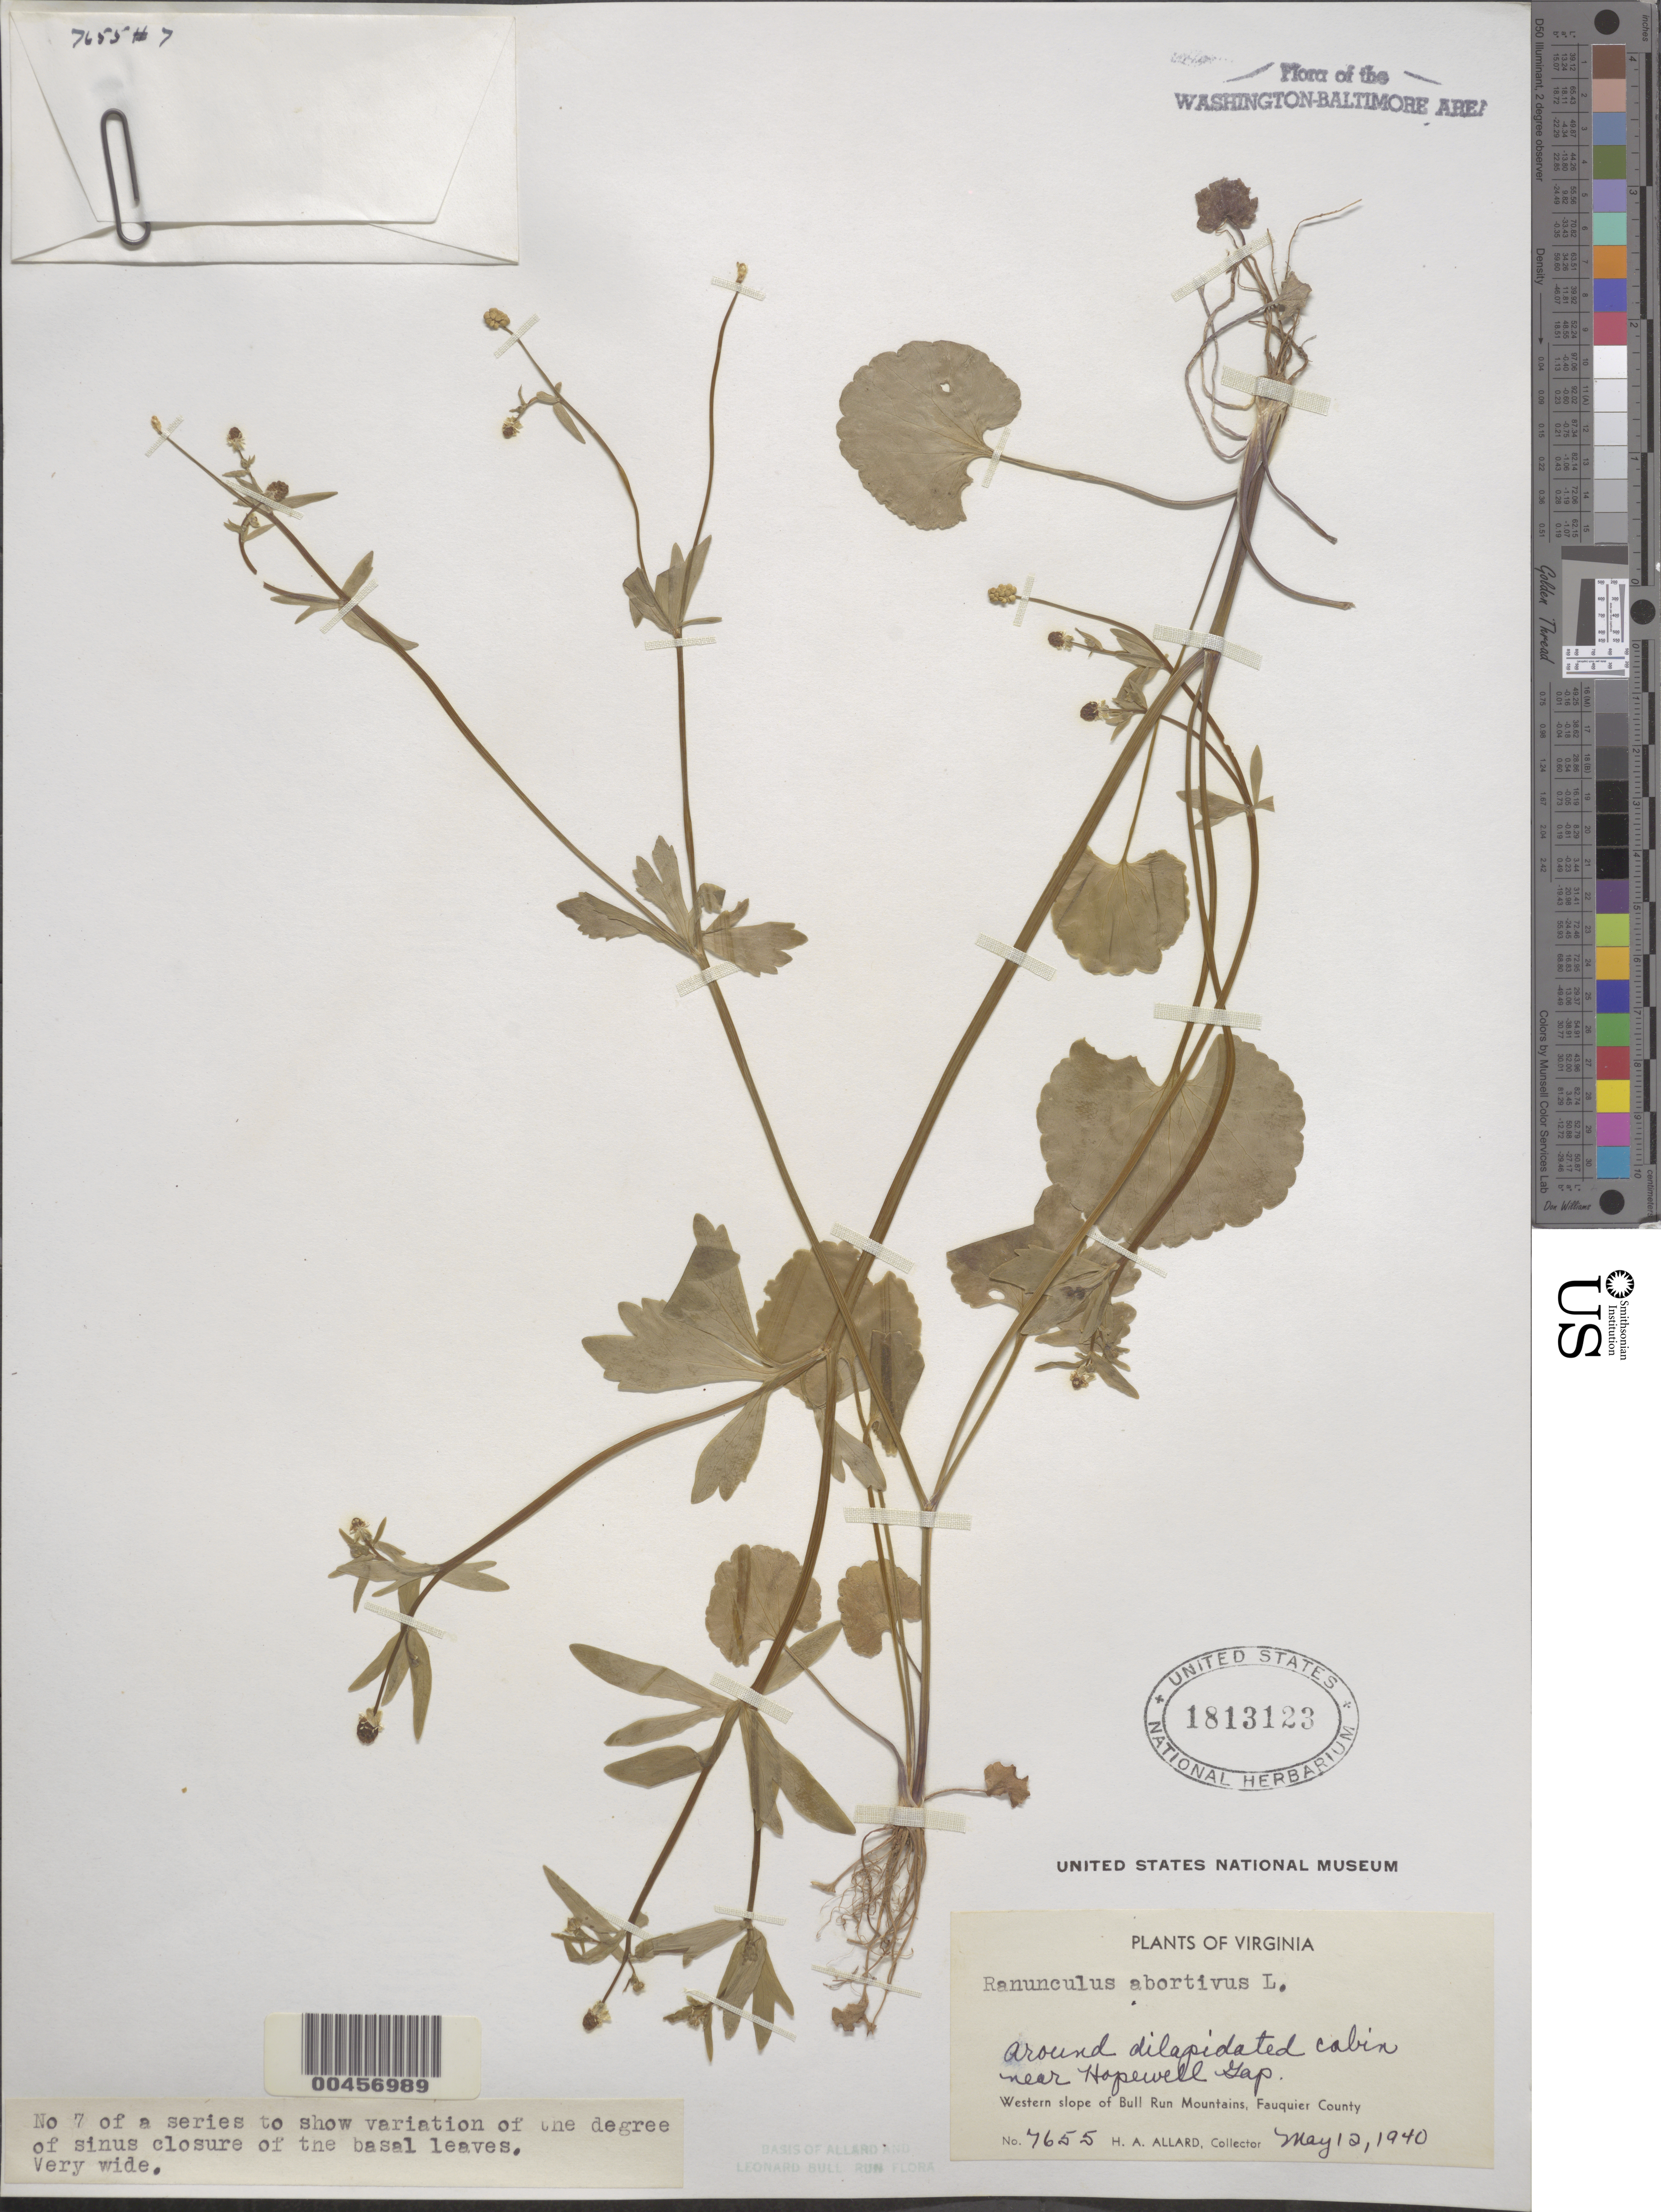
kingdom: Plantae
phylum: Tracheophyta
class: Magnoliopsida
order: Ranunculales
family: Ranunculaceae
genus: Ranunculus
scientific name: Ranunculus abortivus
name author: L.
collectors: H. A. Allard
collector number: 7655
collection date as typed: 12 May 1940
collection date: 1940-05-12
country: United States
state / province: Virginia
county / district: Fauquier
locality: Bull Run Mts, near Hopewell Gap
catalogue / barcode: US 1813123